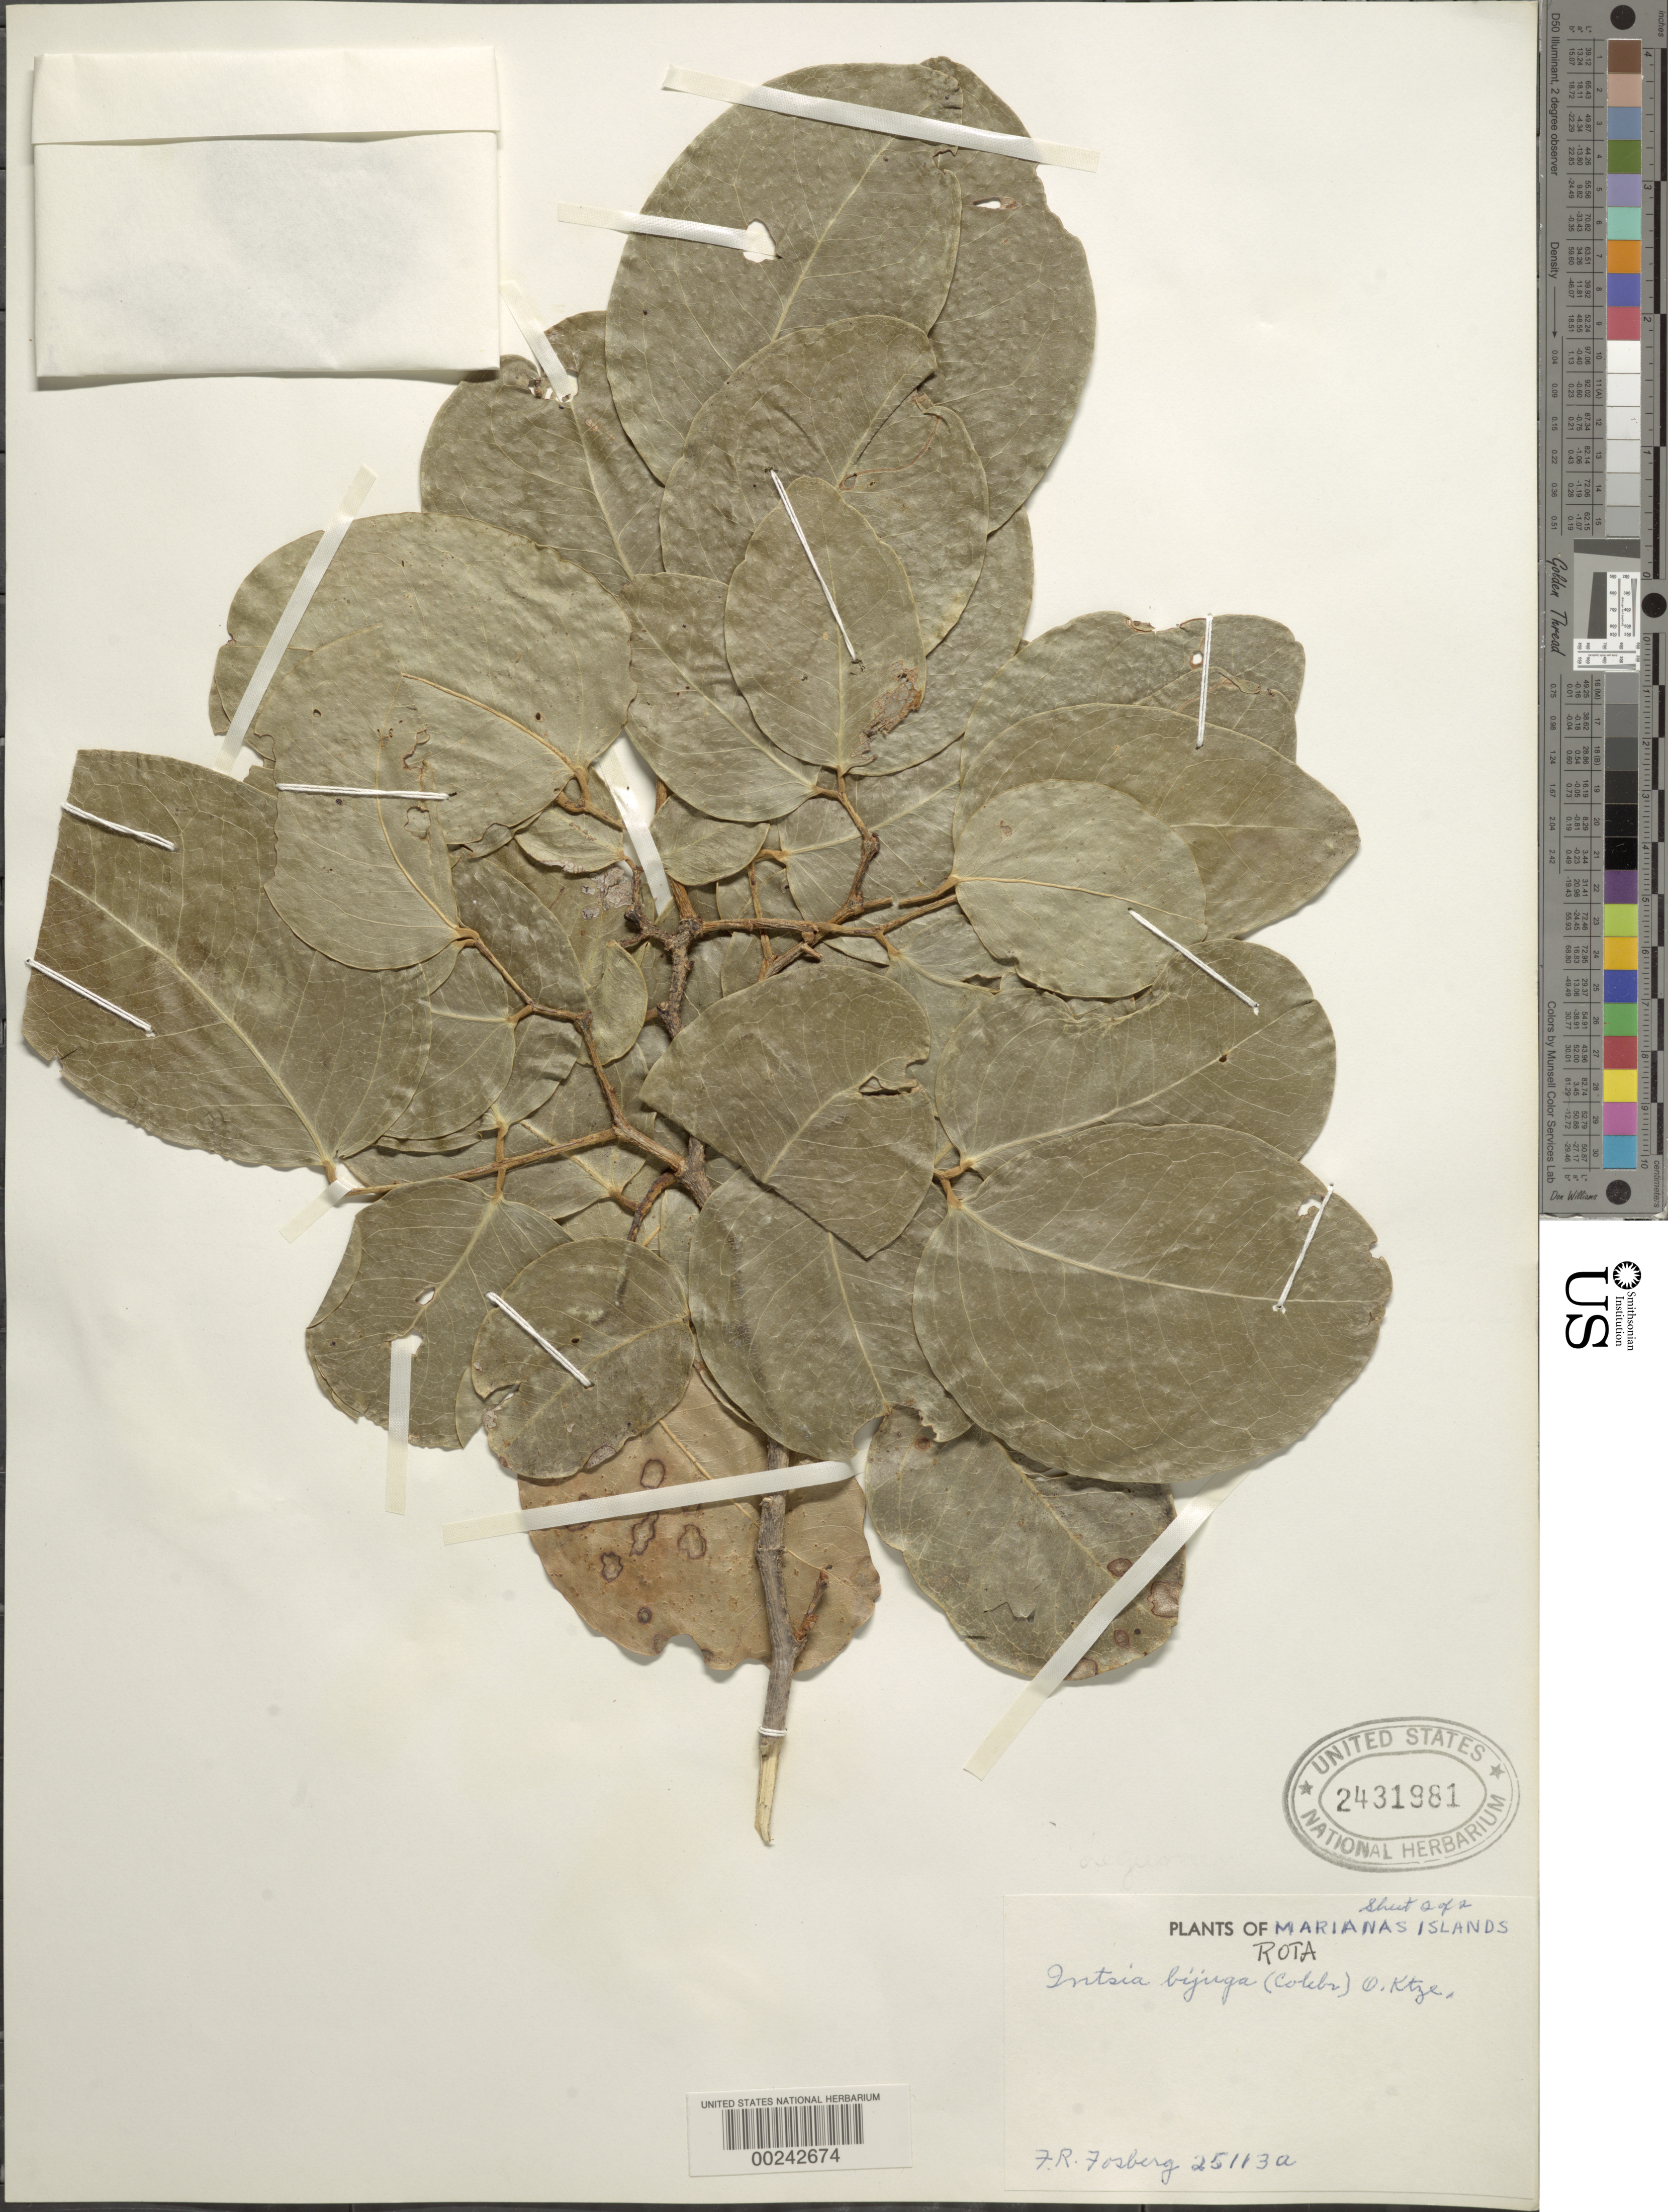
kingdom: Plantae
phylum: Tracheophyta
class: Magnoliopsida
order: Fabales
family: Fabaceae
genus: Intsia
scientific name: Intsia bijuga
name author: (Colebr.) Kuntze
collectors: F. R. Fosberg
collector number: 25113a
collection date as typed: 19 Jun 1946 to 23 Jun 1946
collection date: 1946-06-19/1946-06-23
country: Northern Mariana Islands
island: Rota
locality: Rota (sonson) and vicinity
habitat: Ruined town-site, open weedy ground with cultivated plants persisting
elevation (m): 1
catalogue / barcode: US 2431981